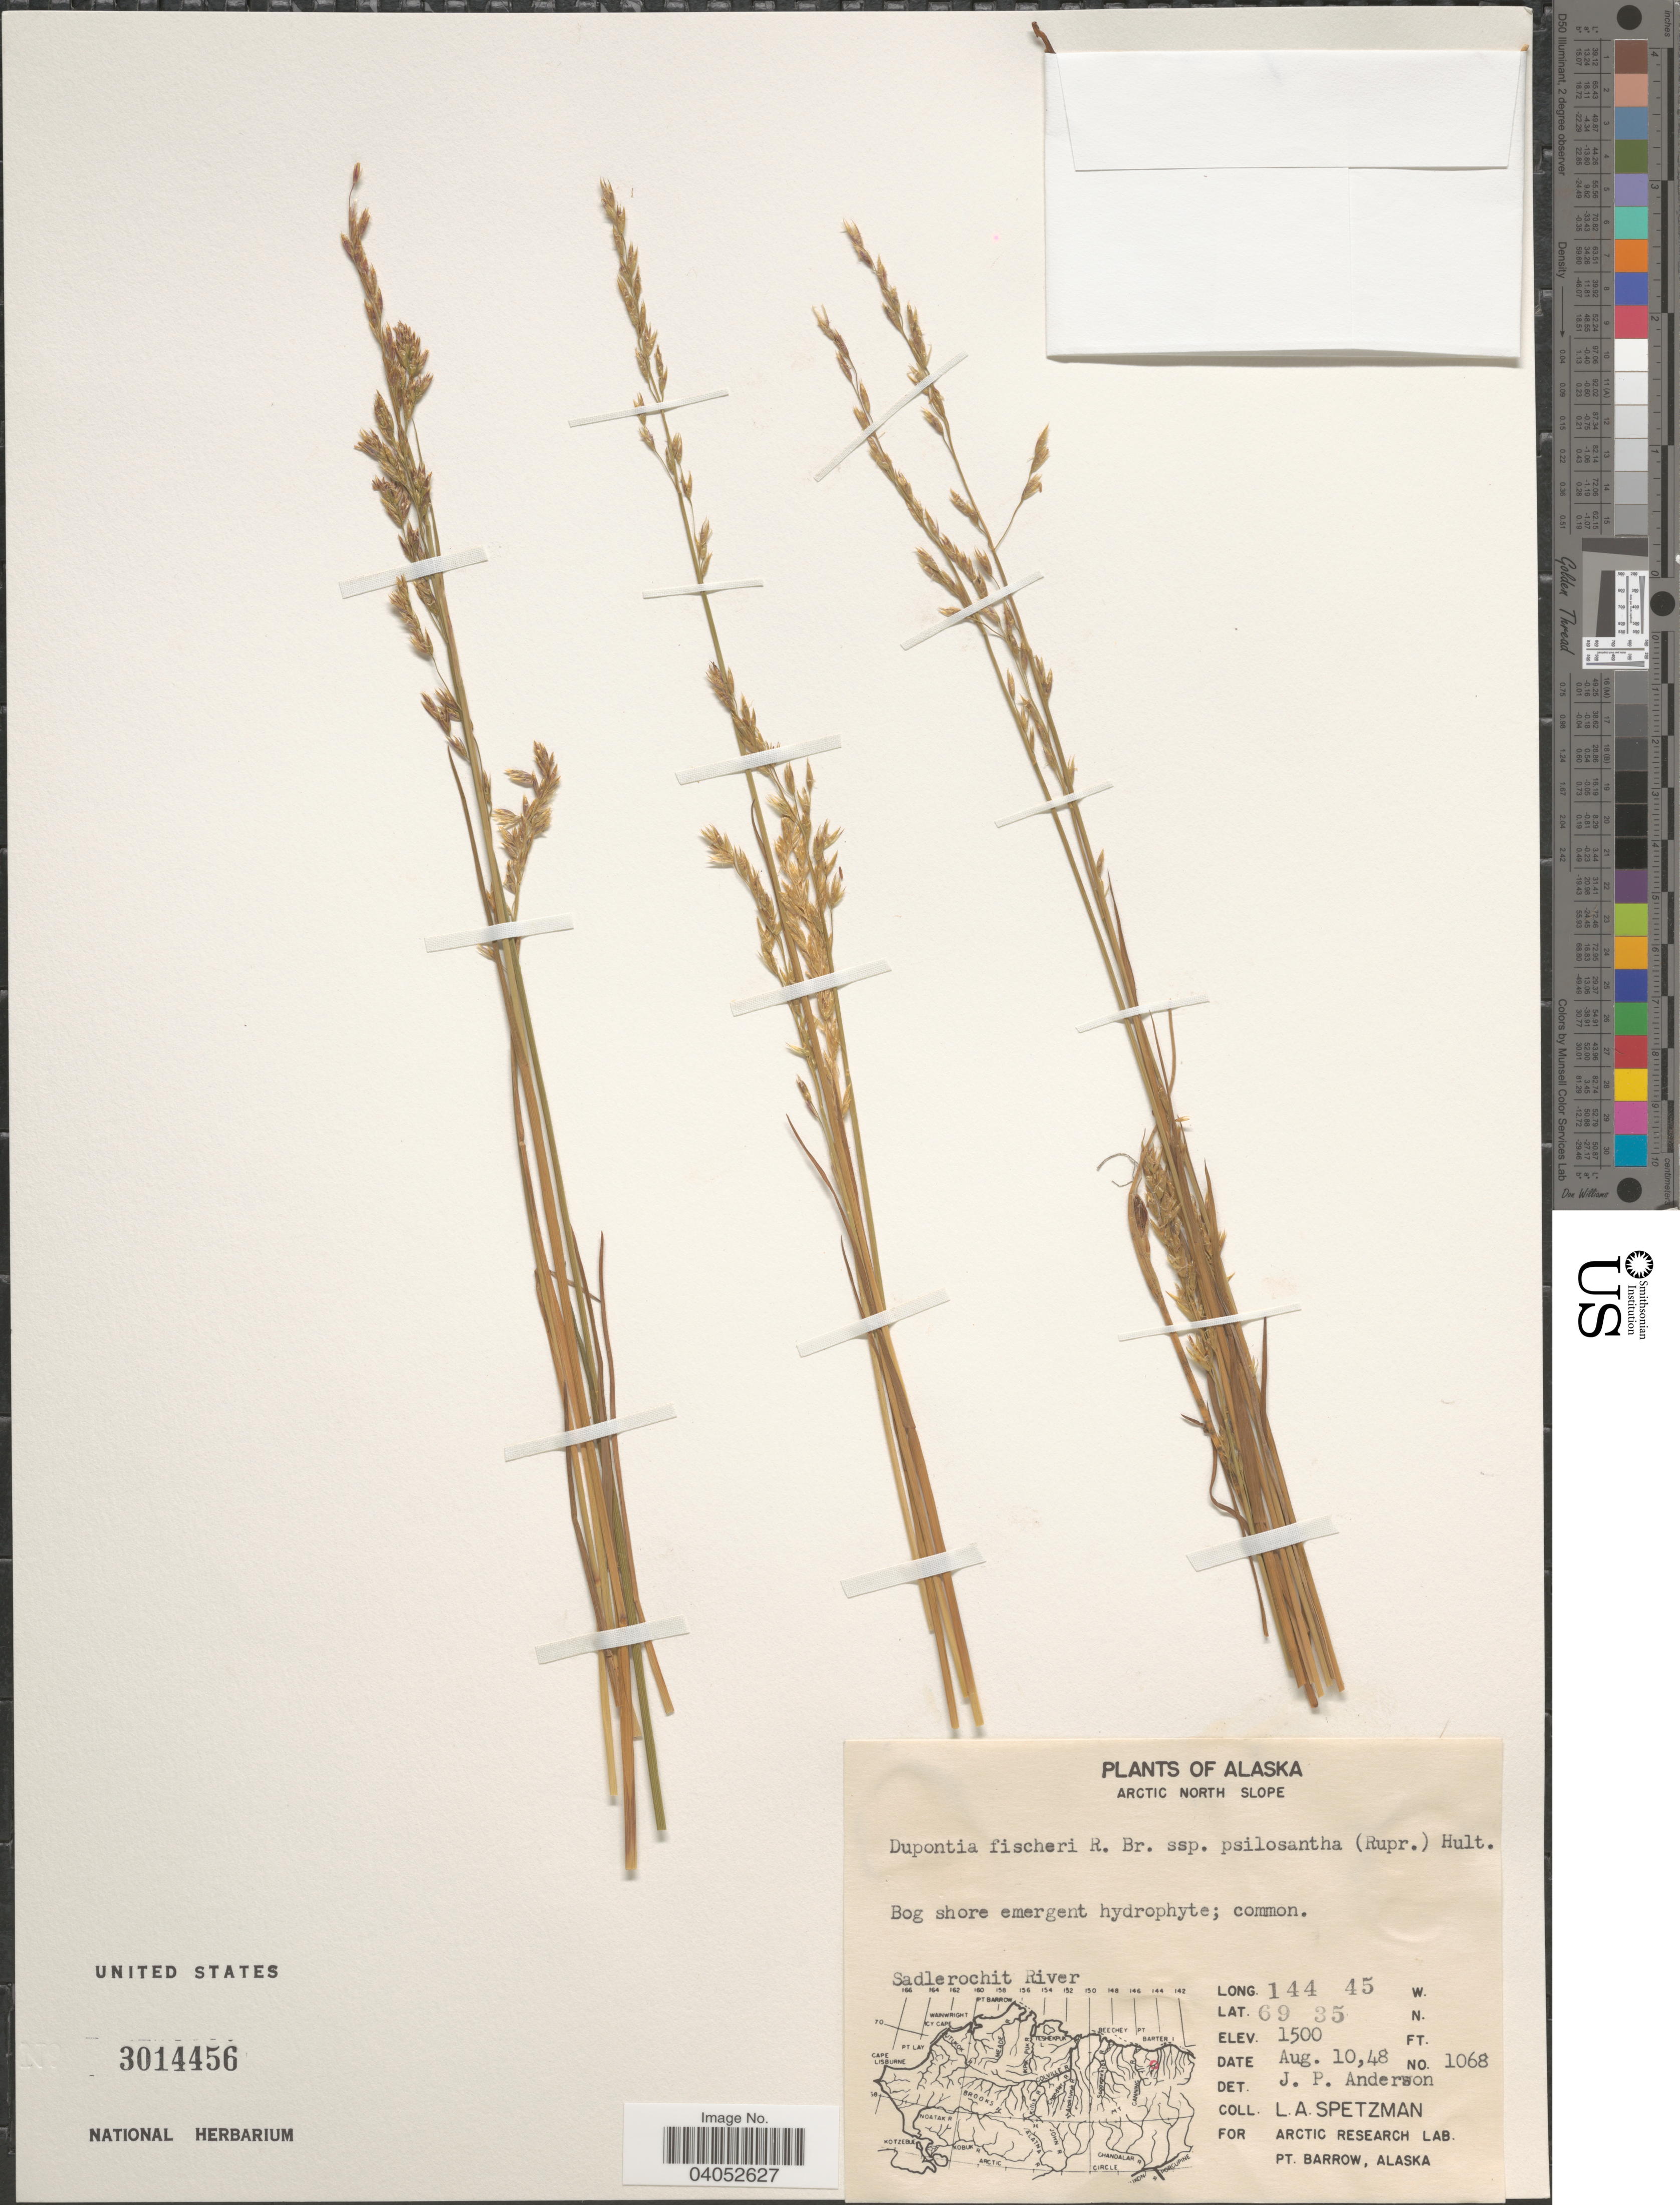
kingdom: Plantae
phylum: Tracheophyta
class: Liliopsida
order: Poales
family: Poaceae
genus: Dupontia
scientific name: Dupontia fisheri subsp. psilosantha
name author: (Rupr.) Hultén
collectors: L. Spetzman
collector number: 1068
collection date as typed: Transcribed d/m/y: 10/8/48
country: United States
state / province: Alaska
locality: Arctic North Slope. Sadlerochit River.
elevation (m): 457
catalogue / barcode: US 3014456